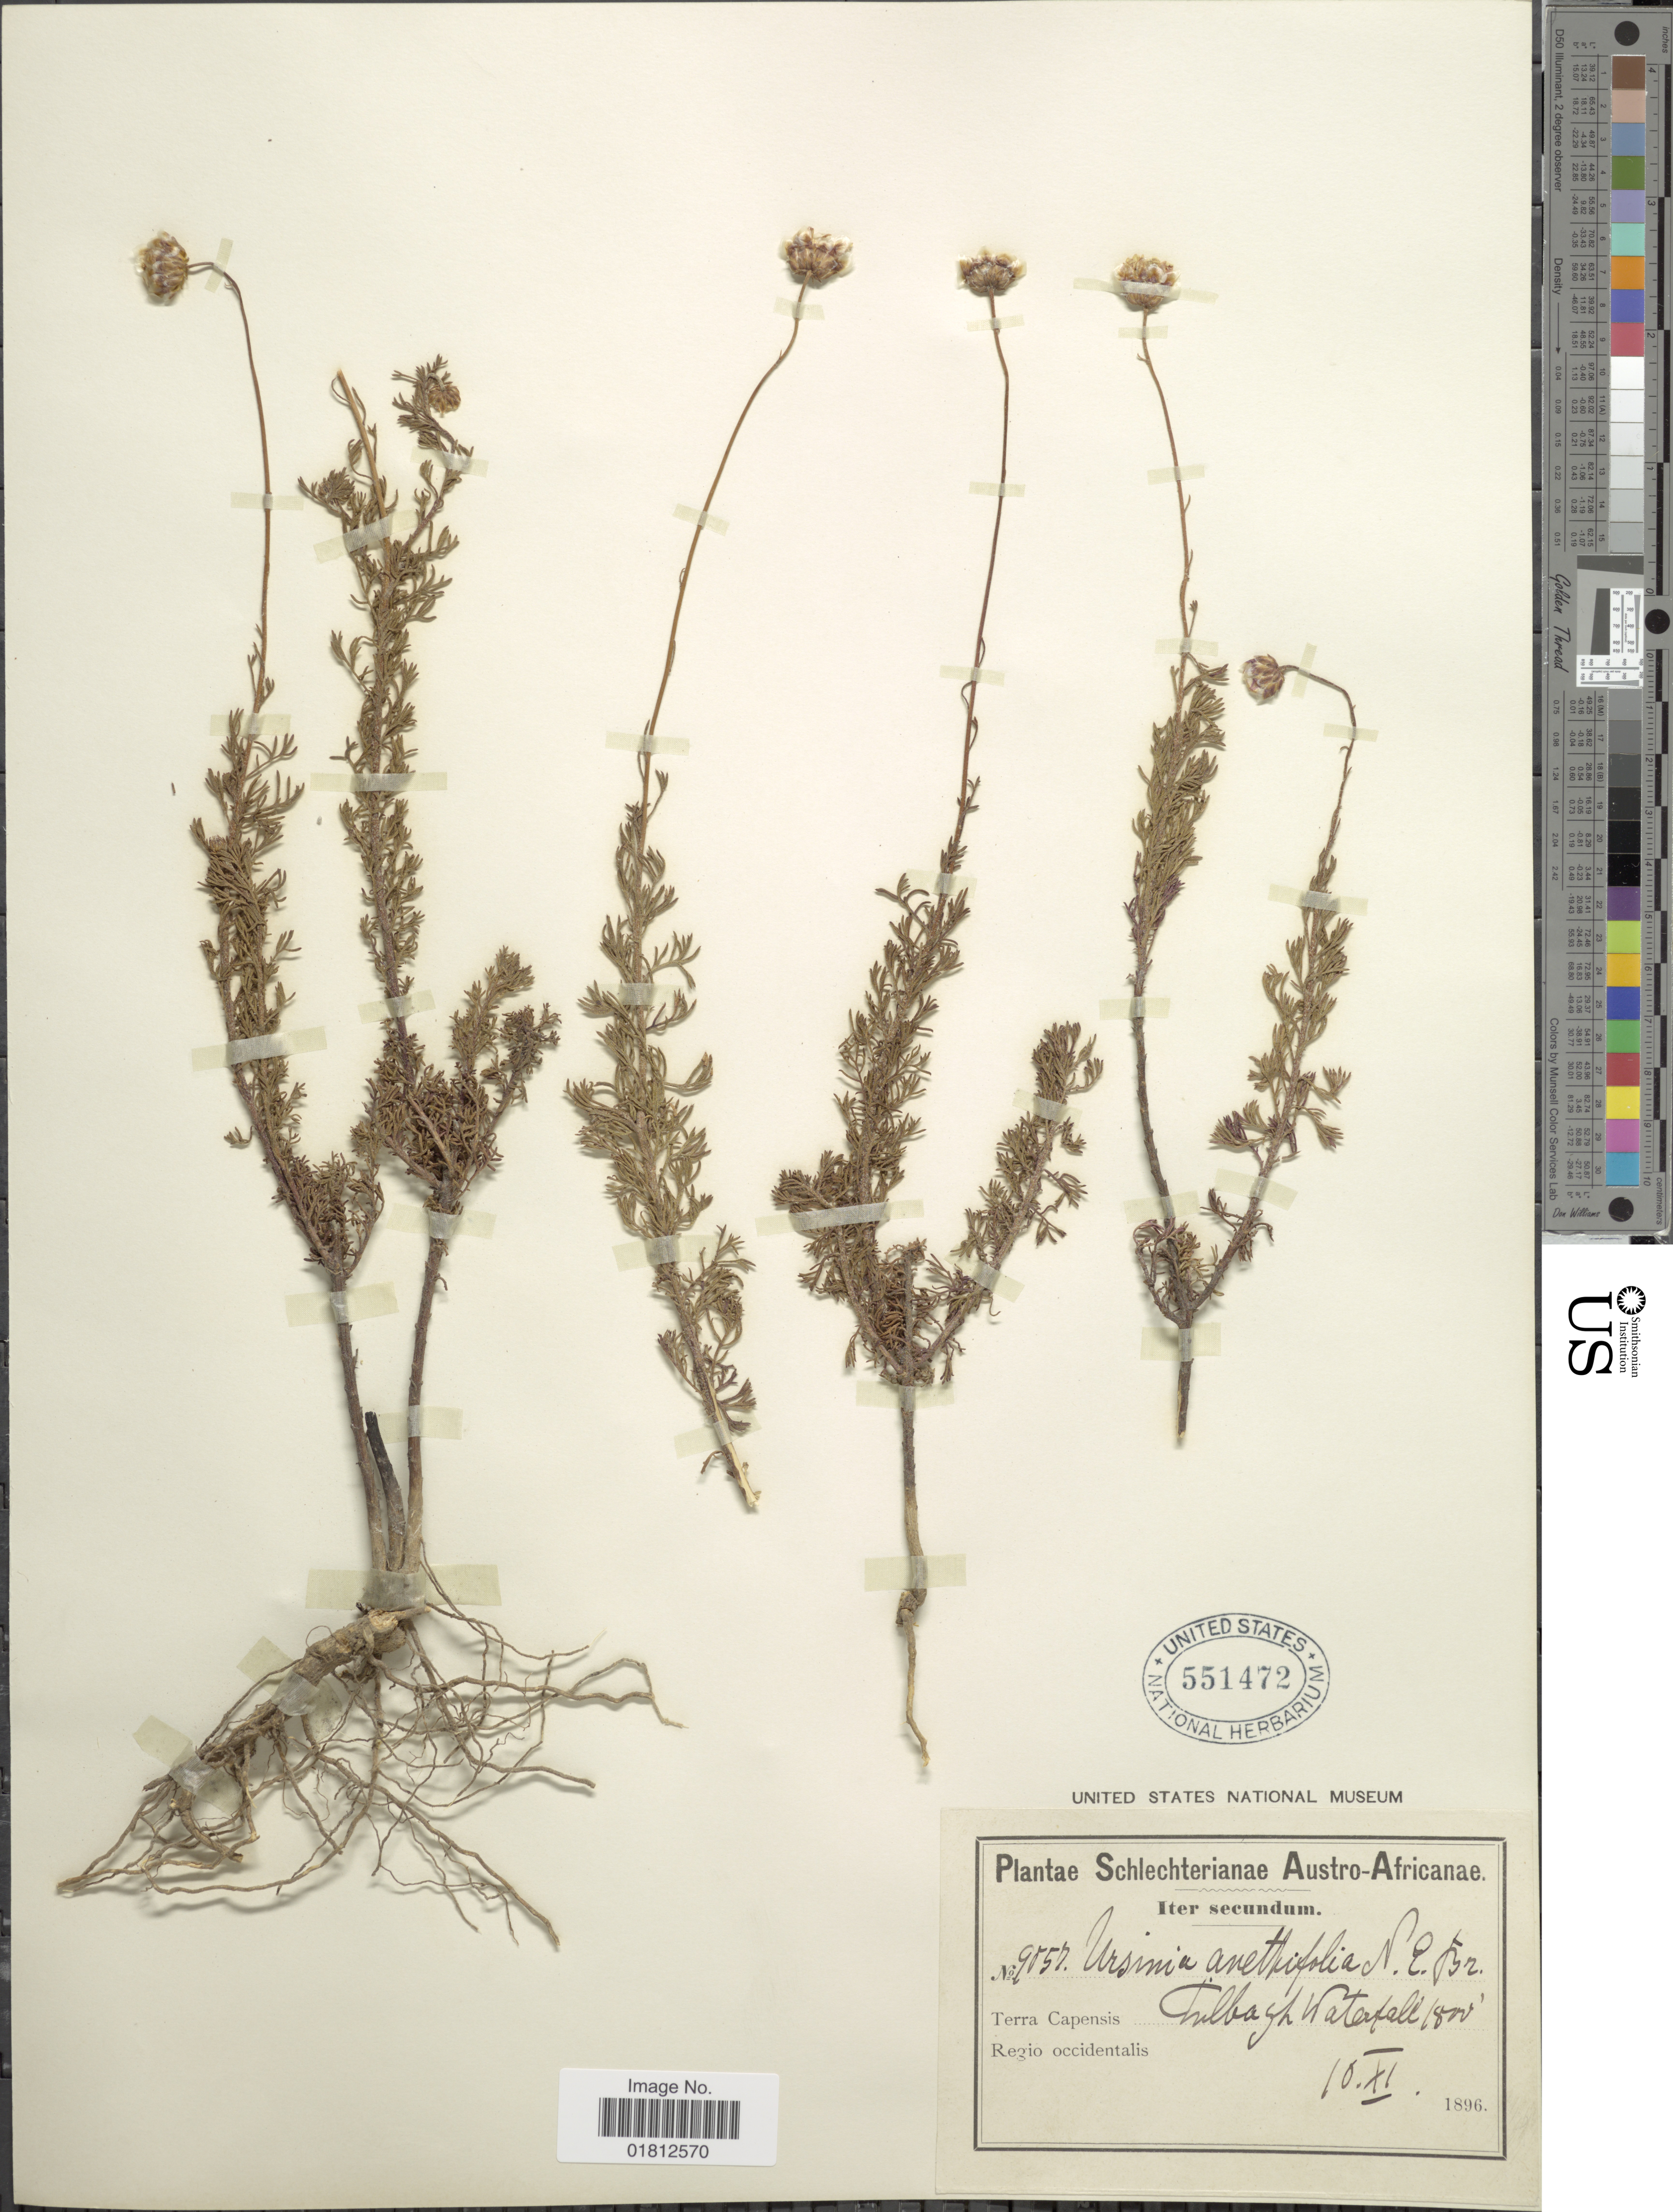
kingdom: Plantae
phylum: Tracheophyta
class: Magnoliopsida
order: Asterales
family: Asteraceae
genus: Ursinia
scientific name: Ursinia anethifolia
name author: N.E. Br.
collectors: Schlechter, --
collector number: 9057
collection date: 1896-11-10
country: South Africa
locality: Tulbagh Waterfall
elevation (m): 549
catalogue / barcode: US 551472